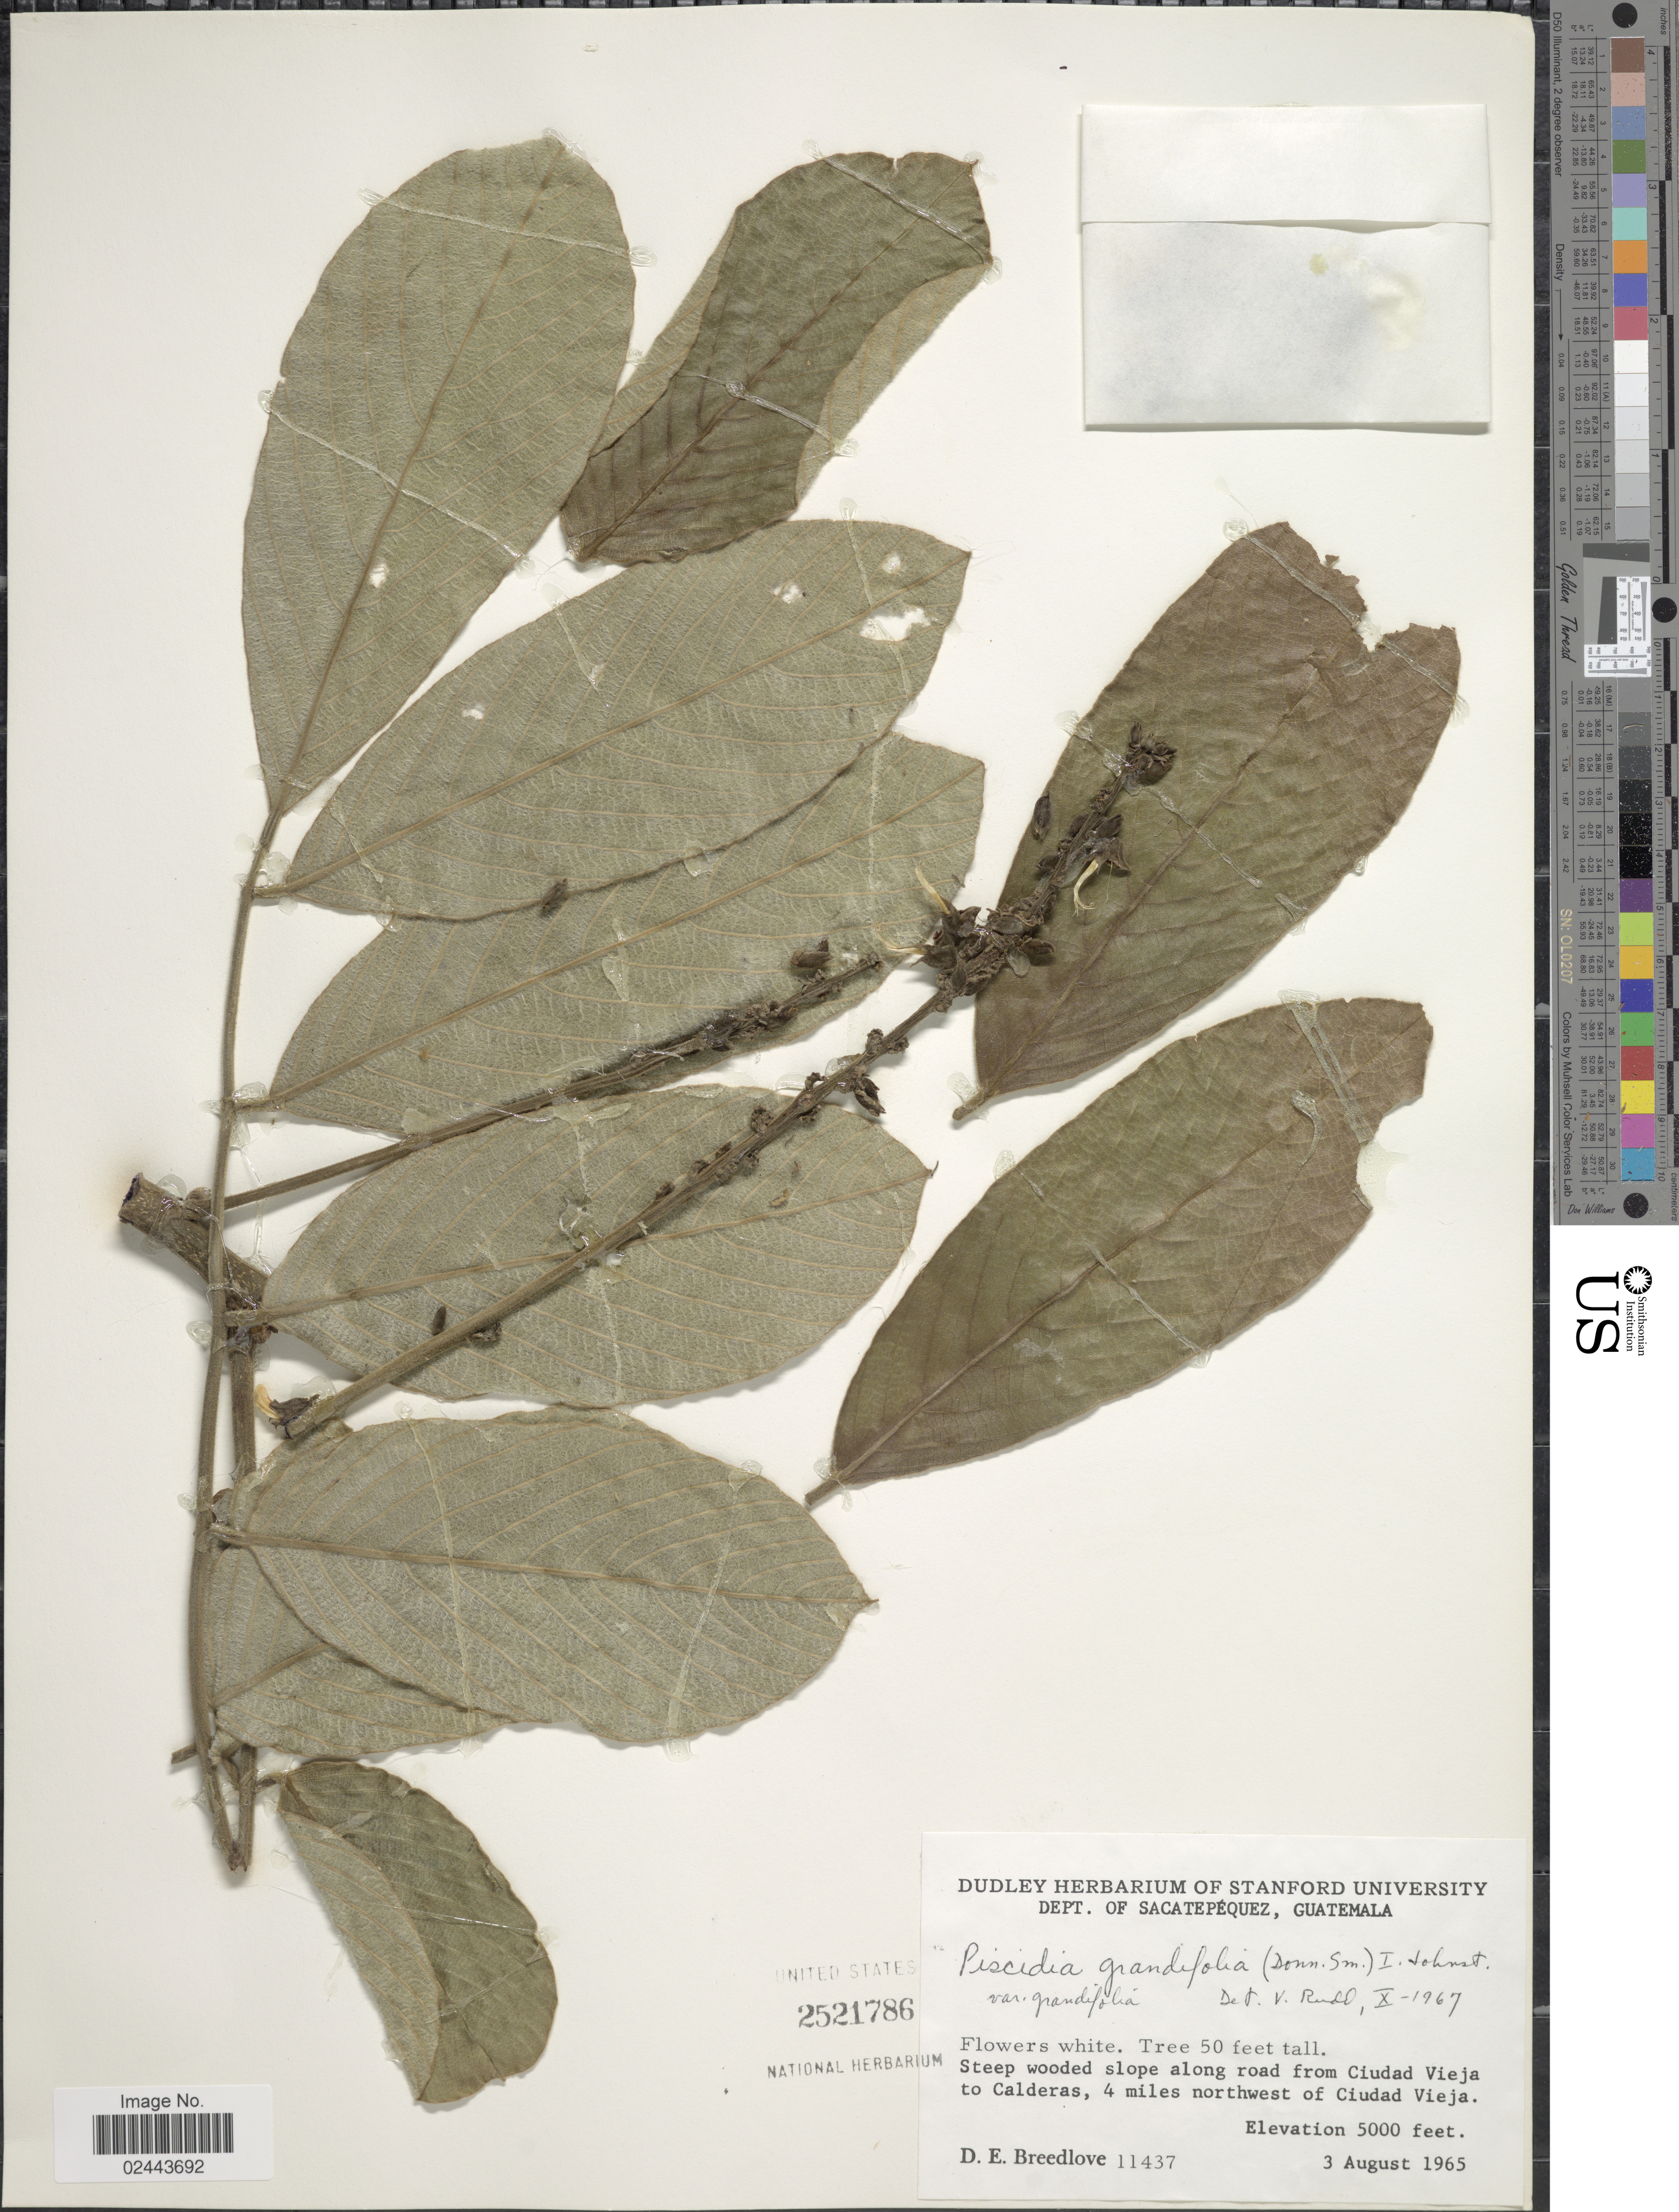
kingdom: Plantae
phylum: Tracheophyta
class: Magnoliopsida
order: Fabales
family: Fabaceae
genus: Piscidia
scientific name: Piscidia grandifolia var. grandifolia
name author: (Donn. Sm.) I.M. Johnst.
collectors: D. E. Breedlove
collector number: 11437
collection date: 1965-08-03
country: Guatemala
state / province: Sacatepéquez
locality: Steep wooded slope along road from Ciudad Vieja to Calderas, 4 miles northwesrt of Ciudad Vieja.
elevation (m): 1524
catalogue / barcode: US 2521786